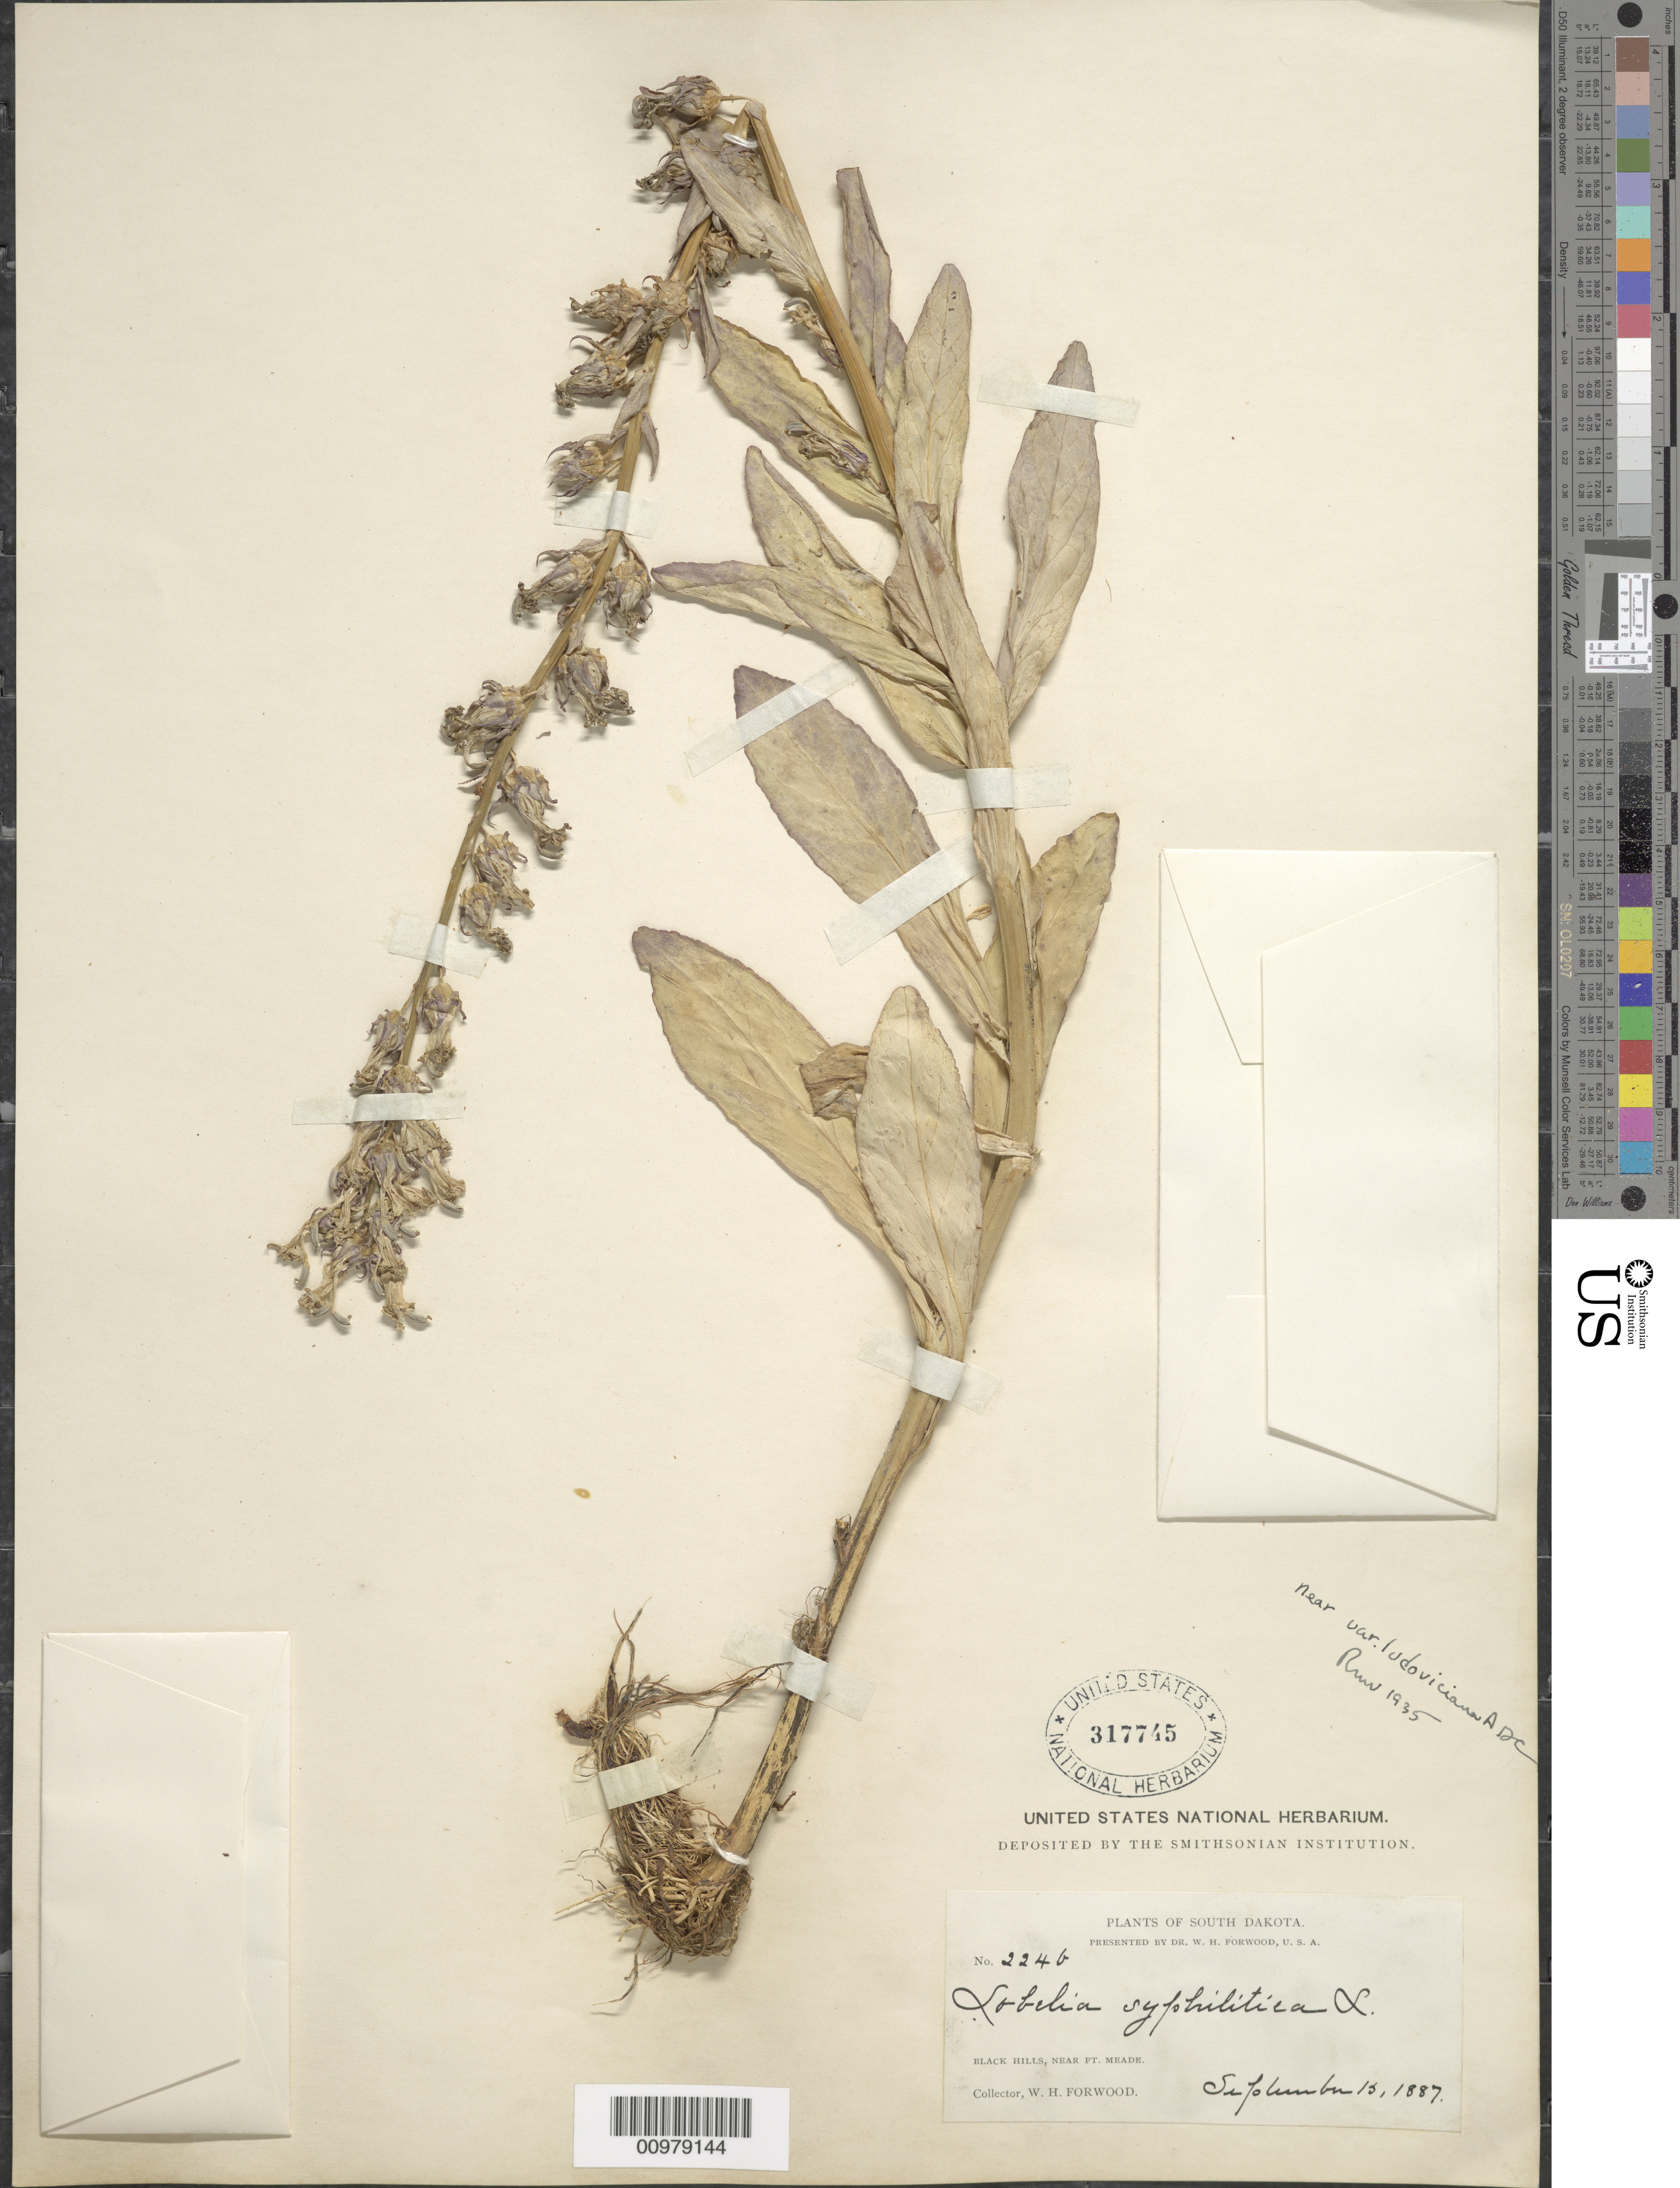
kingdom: Plantae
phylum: Tracheophyta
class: Magnoliopsida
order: Asterales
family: Campanulaceae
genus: Lobelia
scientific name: Lobelia siphilitica var. ludoviciana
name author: A. DC.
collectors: W. Forwood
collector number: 224b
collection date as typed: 15 Sep 1887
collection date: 1887-09-15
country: United States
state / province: South Dakota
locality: Black hills, near Ft. Meade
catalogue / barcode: US 317745